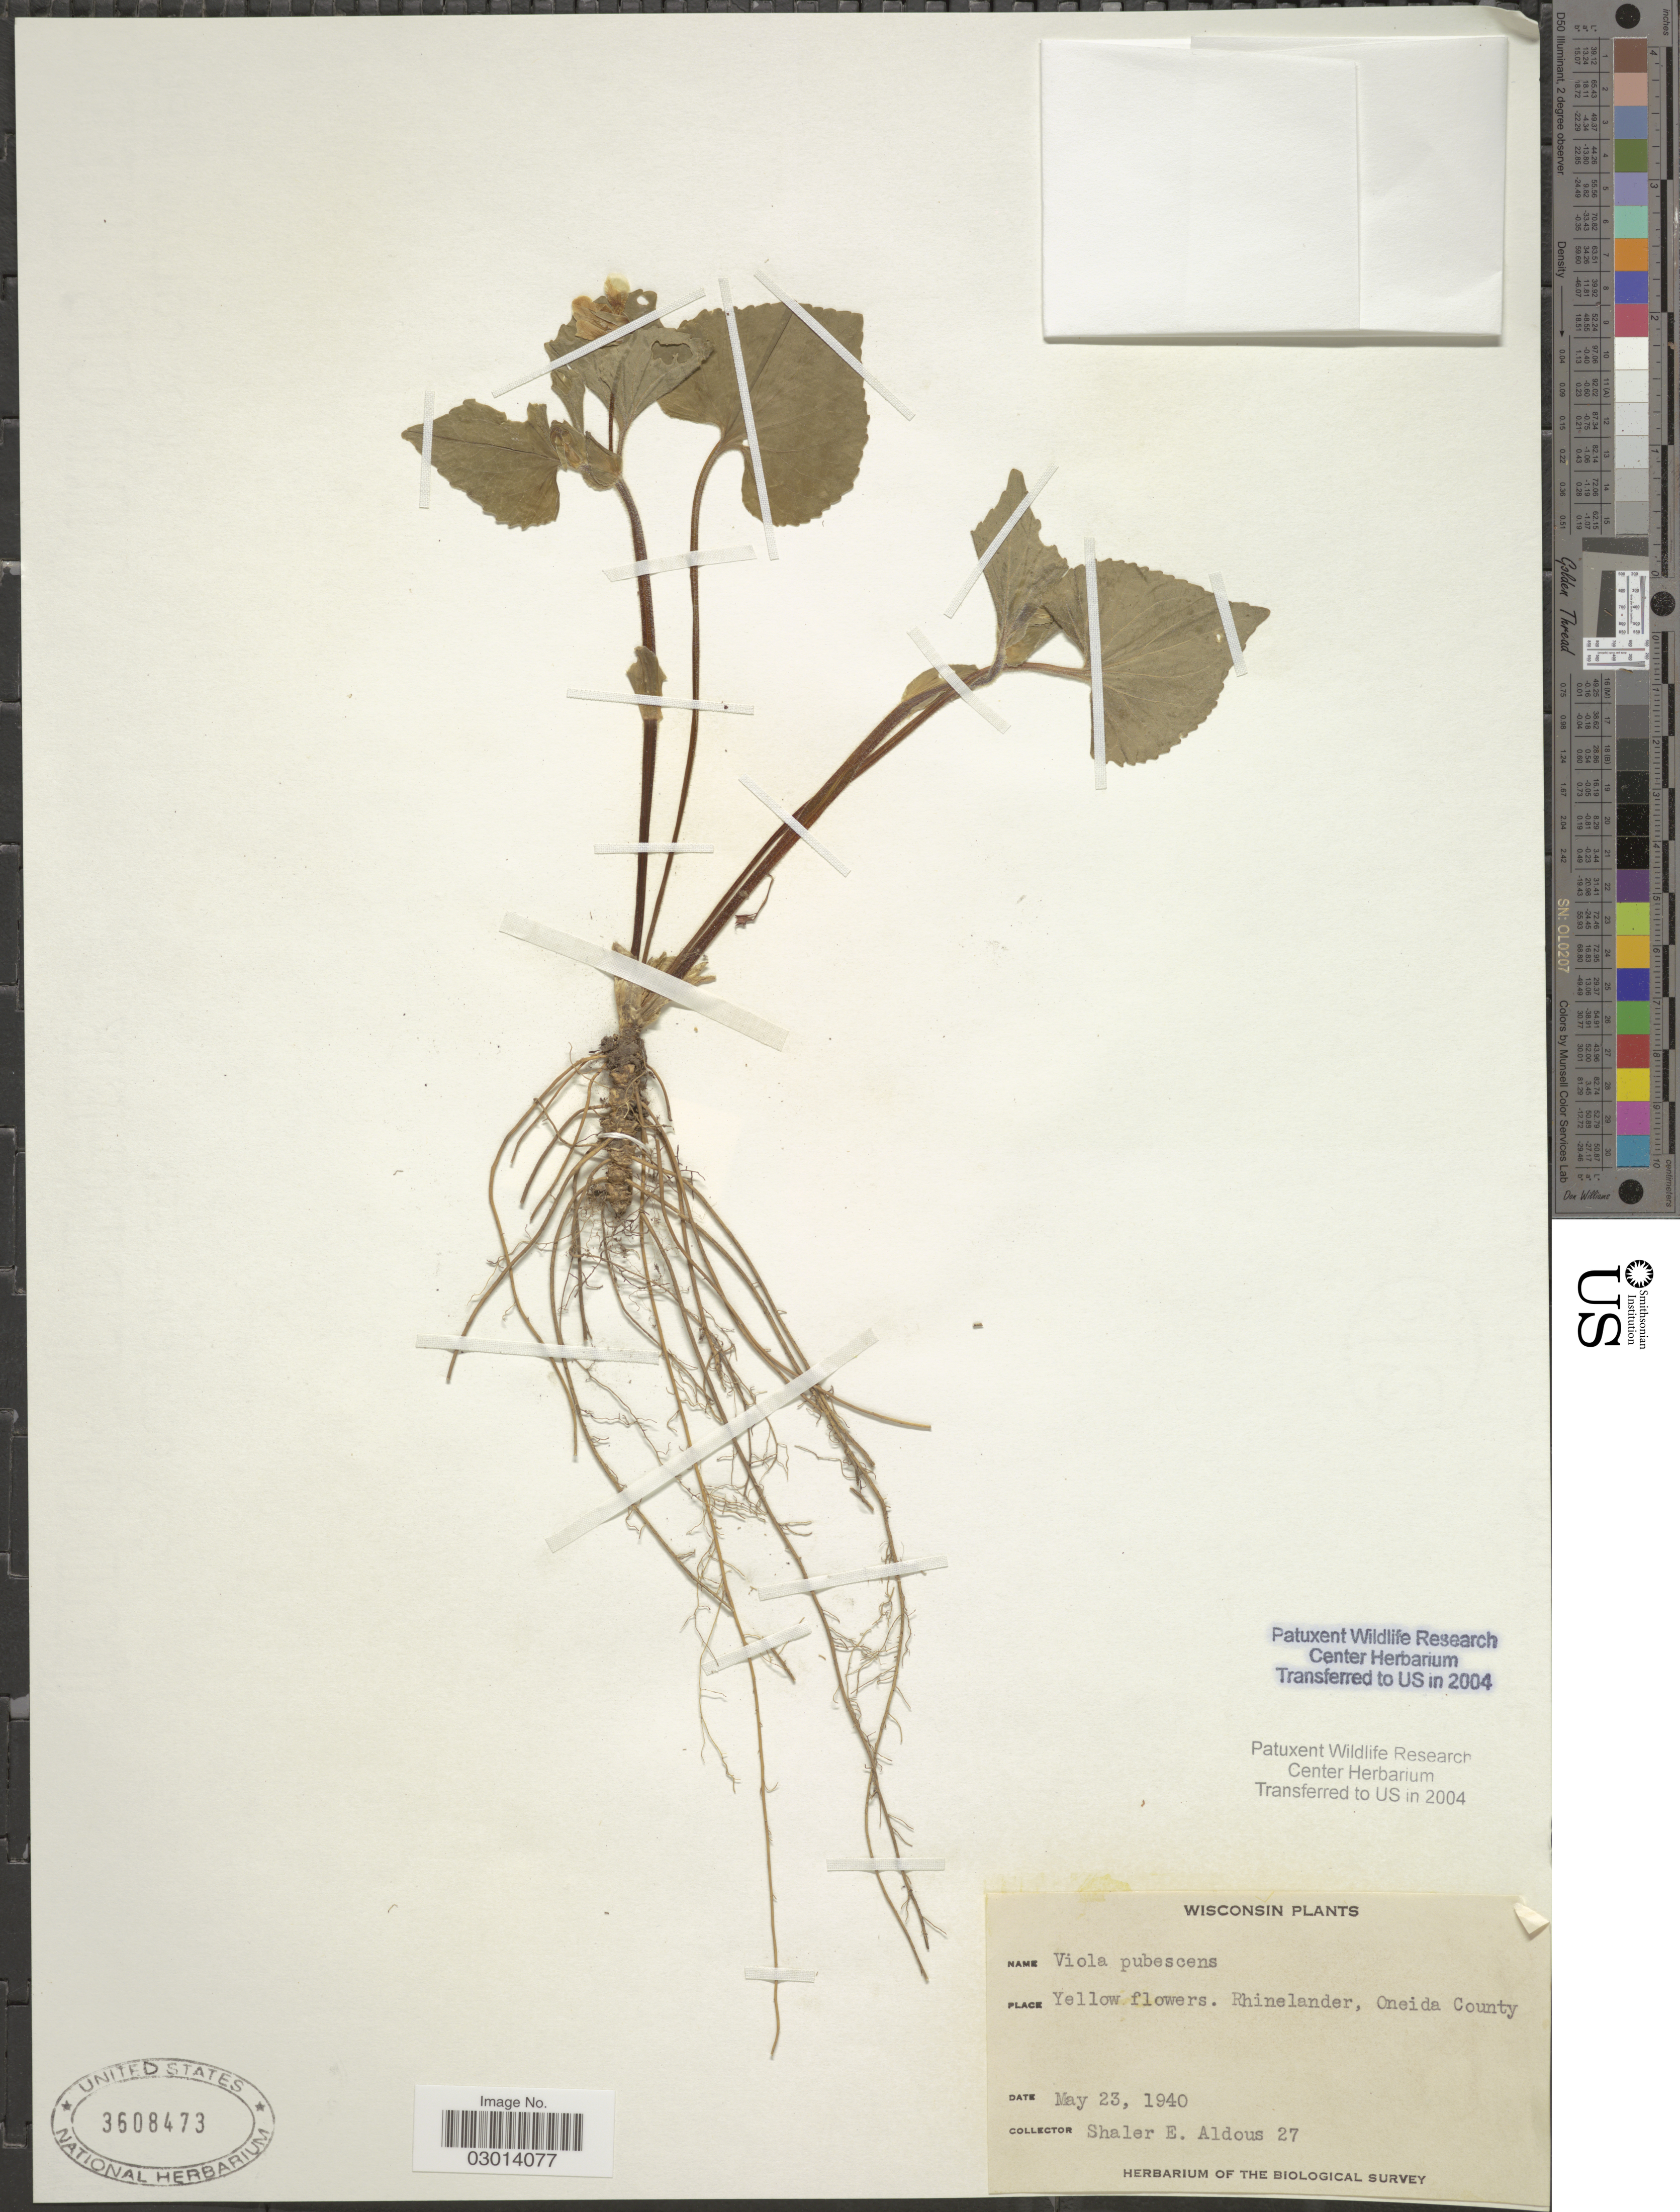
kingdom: Plantae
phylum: Tracheophyta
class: Magnoliopsida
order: Malpighiales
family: Violaceae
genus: Viola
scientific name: Viola pubescens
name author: Aiton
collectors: S. Aldous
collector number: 27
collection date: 1940-05-23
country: United States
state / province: Wisconsin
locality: Rhinelander, Oneida County.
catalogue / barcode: US 3608473